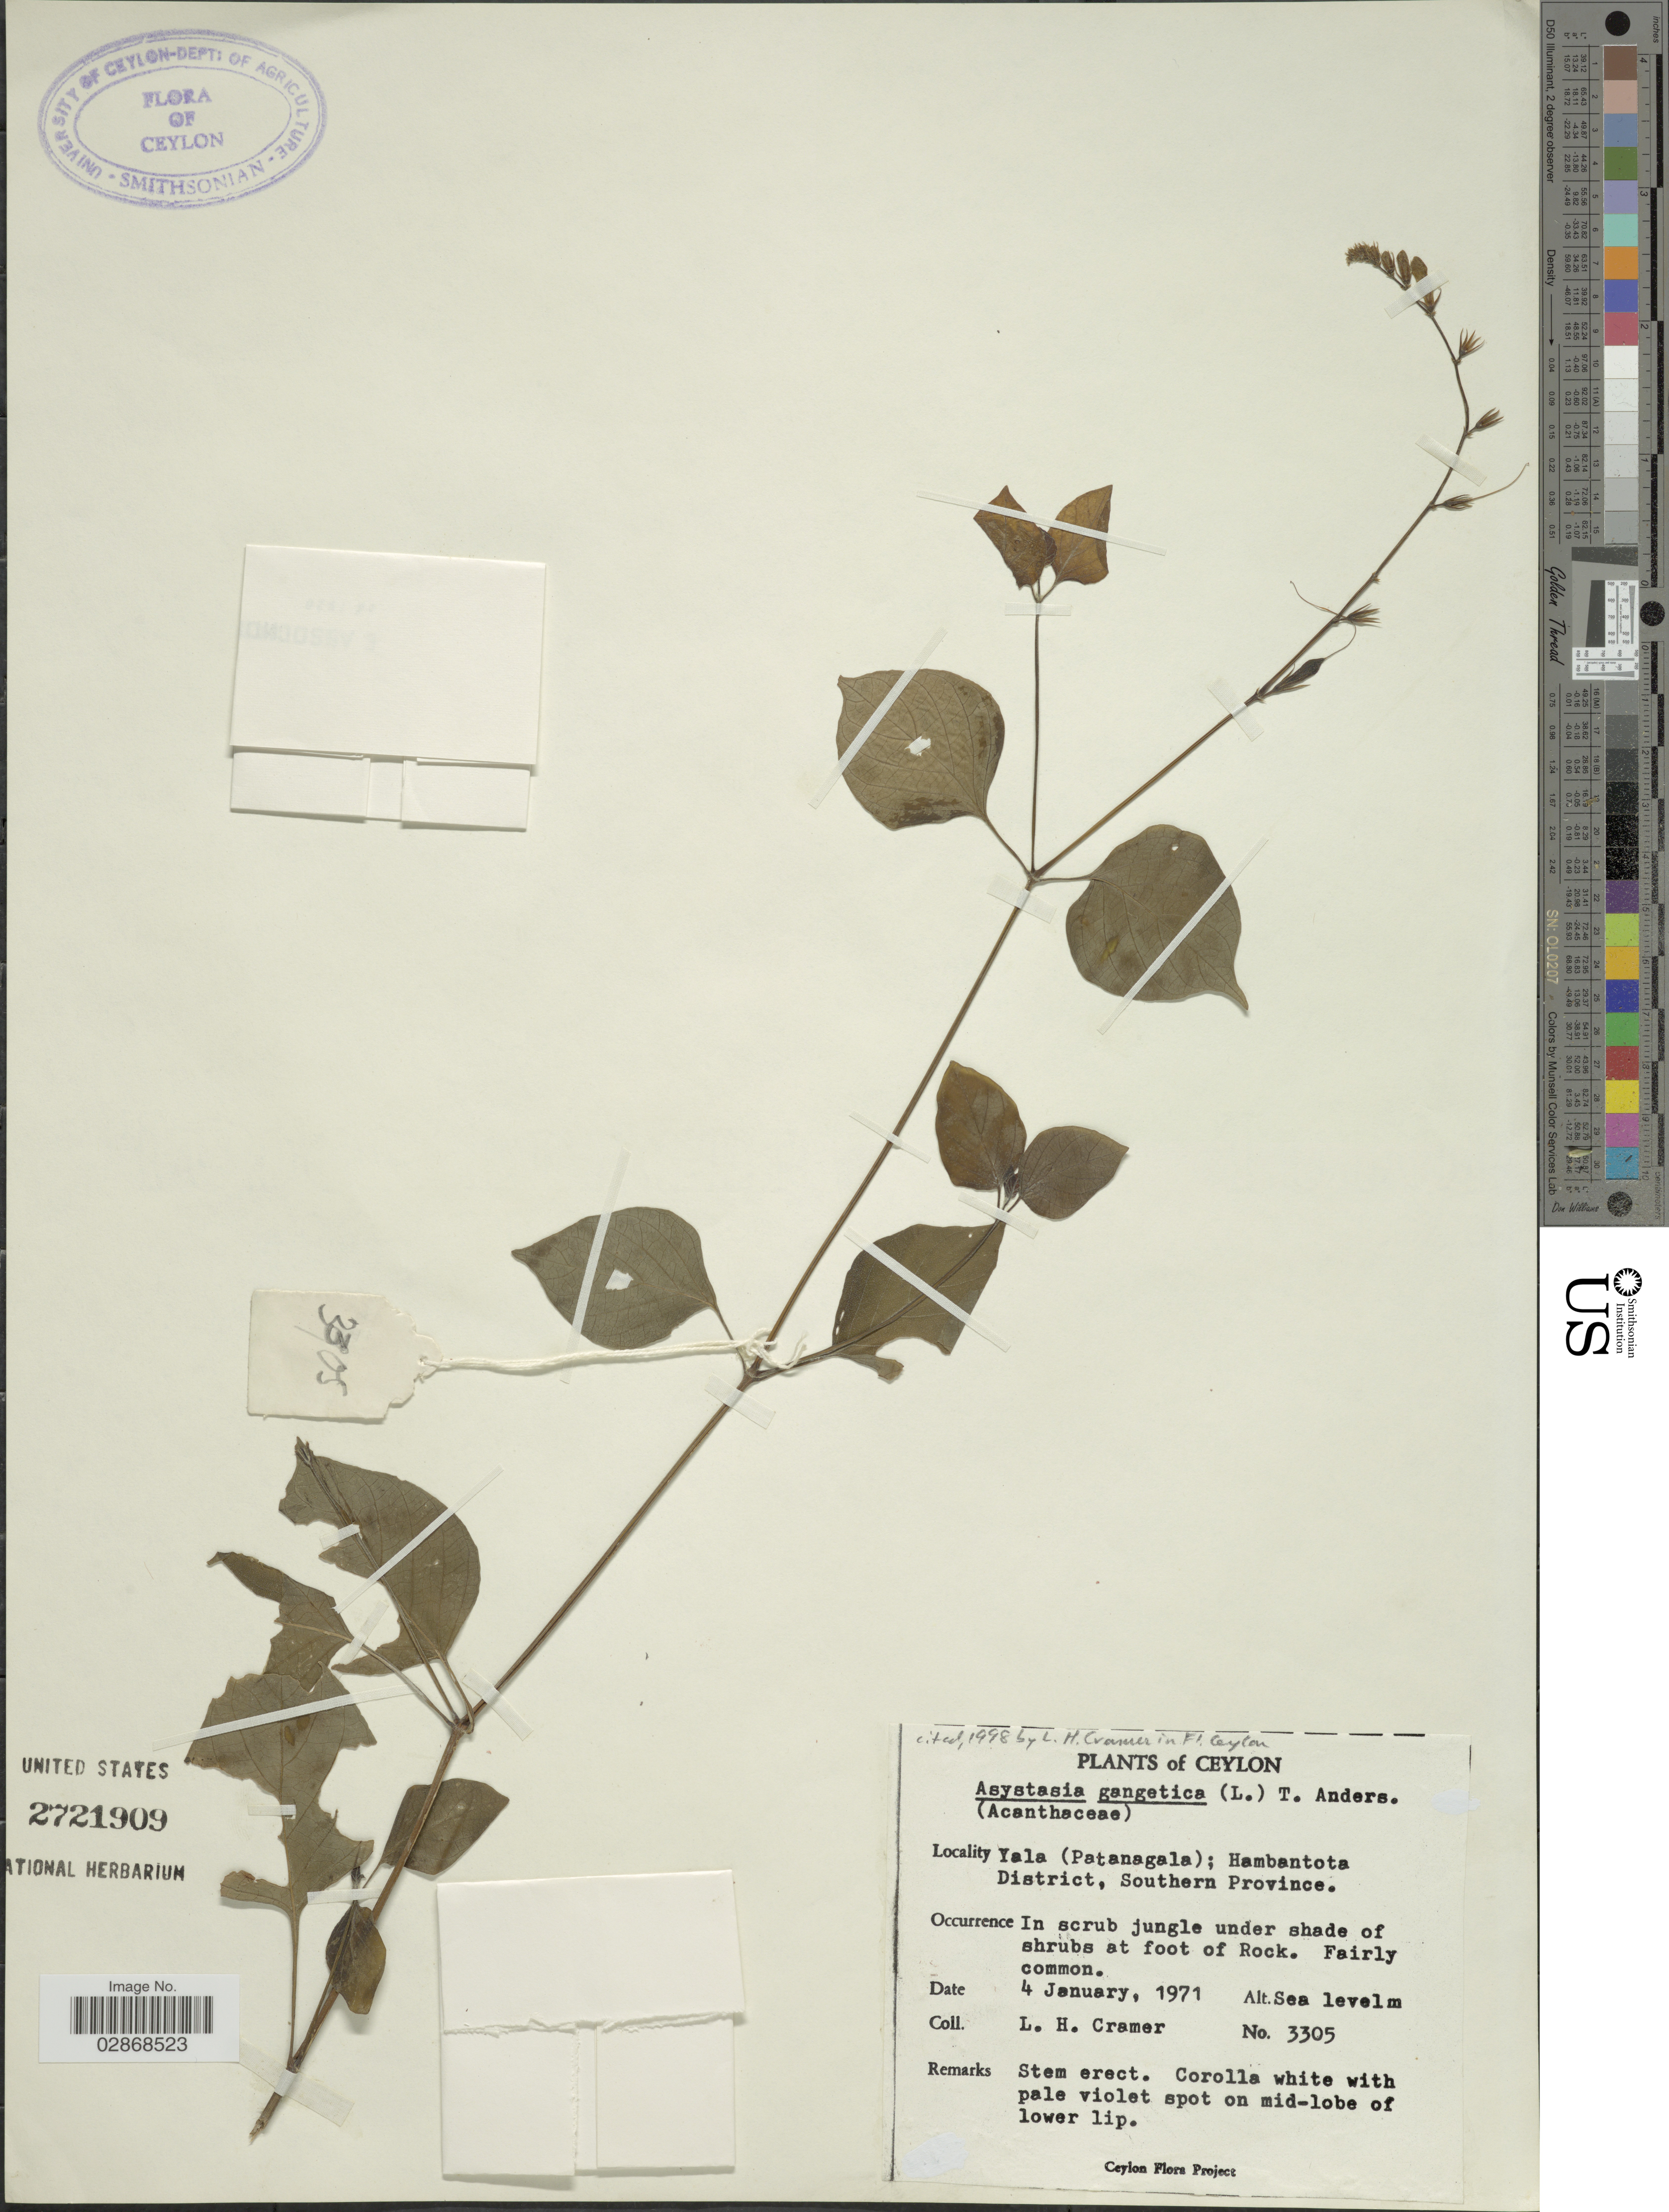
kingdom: Plantae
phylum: Tracheophyta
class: Magnoliopsida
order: Lamiales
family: Acanthaceae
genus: Asystasia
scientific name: Asystasia gangetica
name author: (L.) T. Anderson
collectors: L. H. Cramer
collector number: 3305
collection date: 1971-01-04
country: Sri Lanka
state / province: Southern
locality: Ceylon. Yala (Patanagala); Hambantota District.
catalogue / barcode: US 2721909